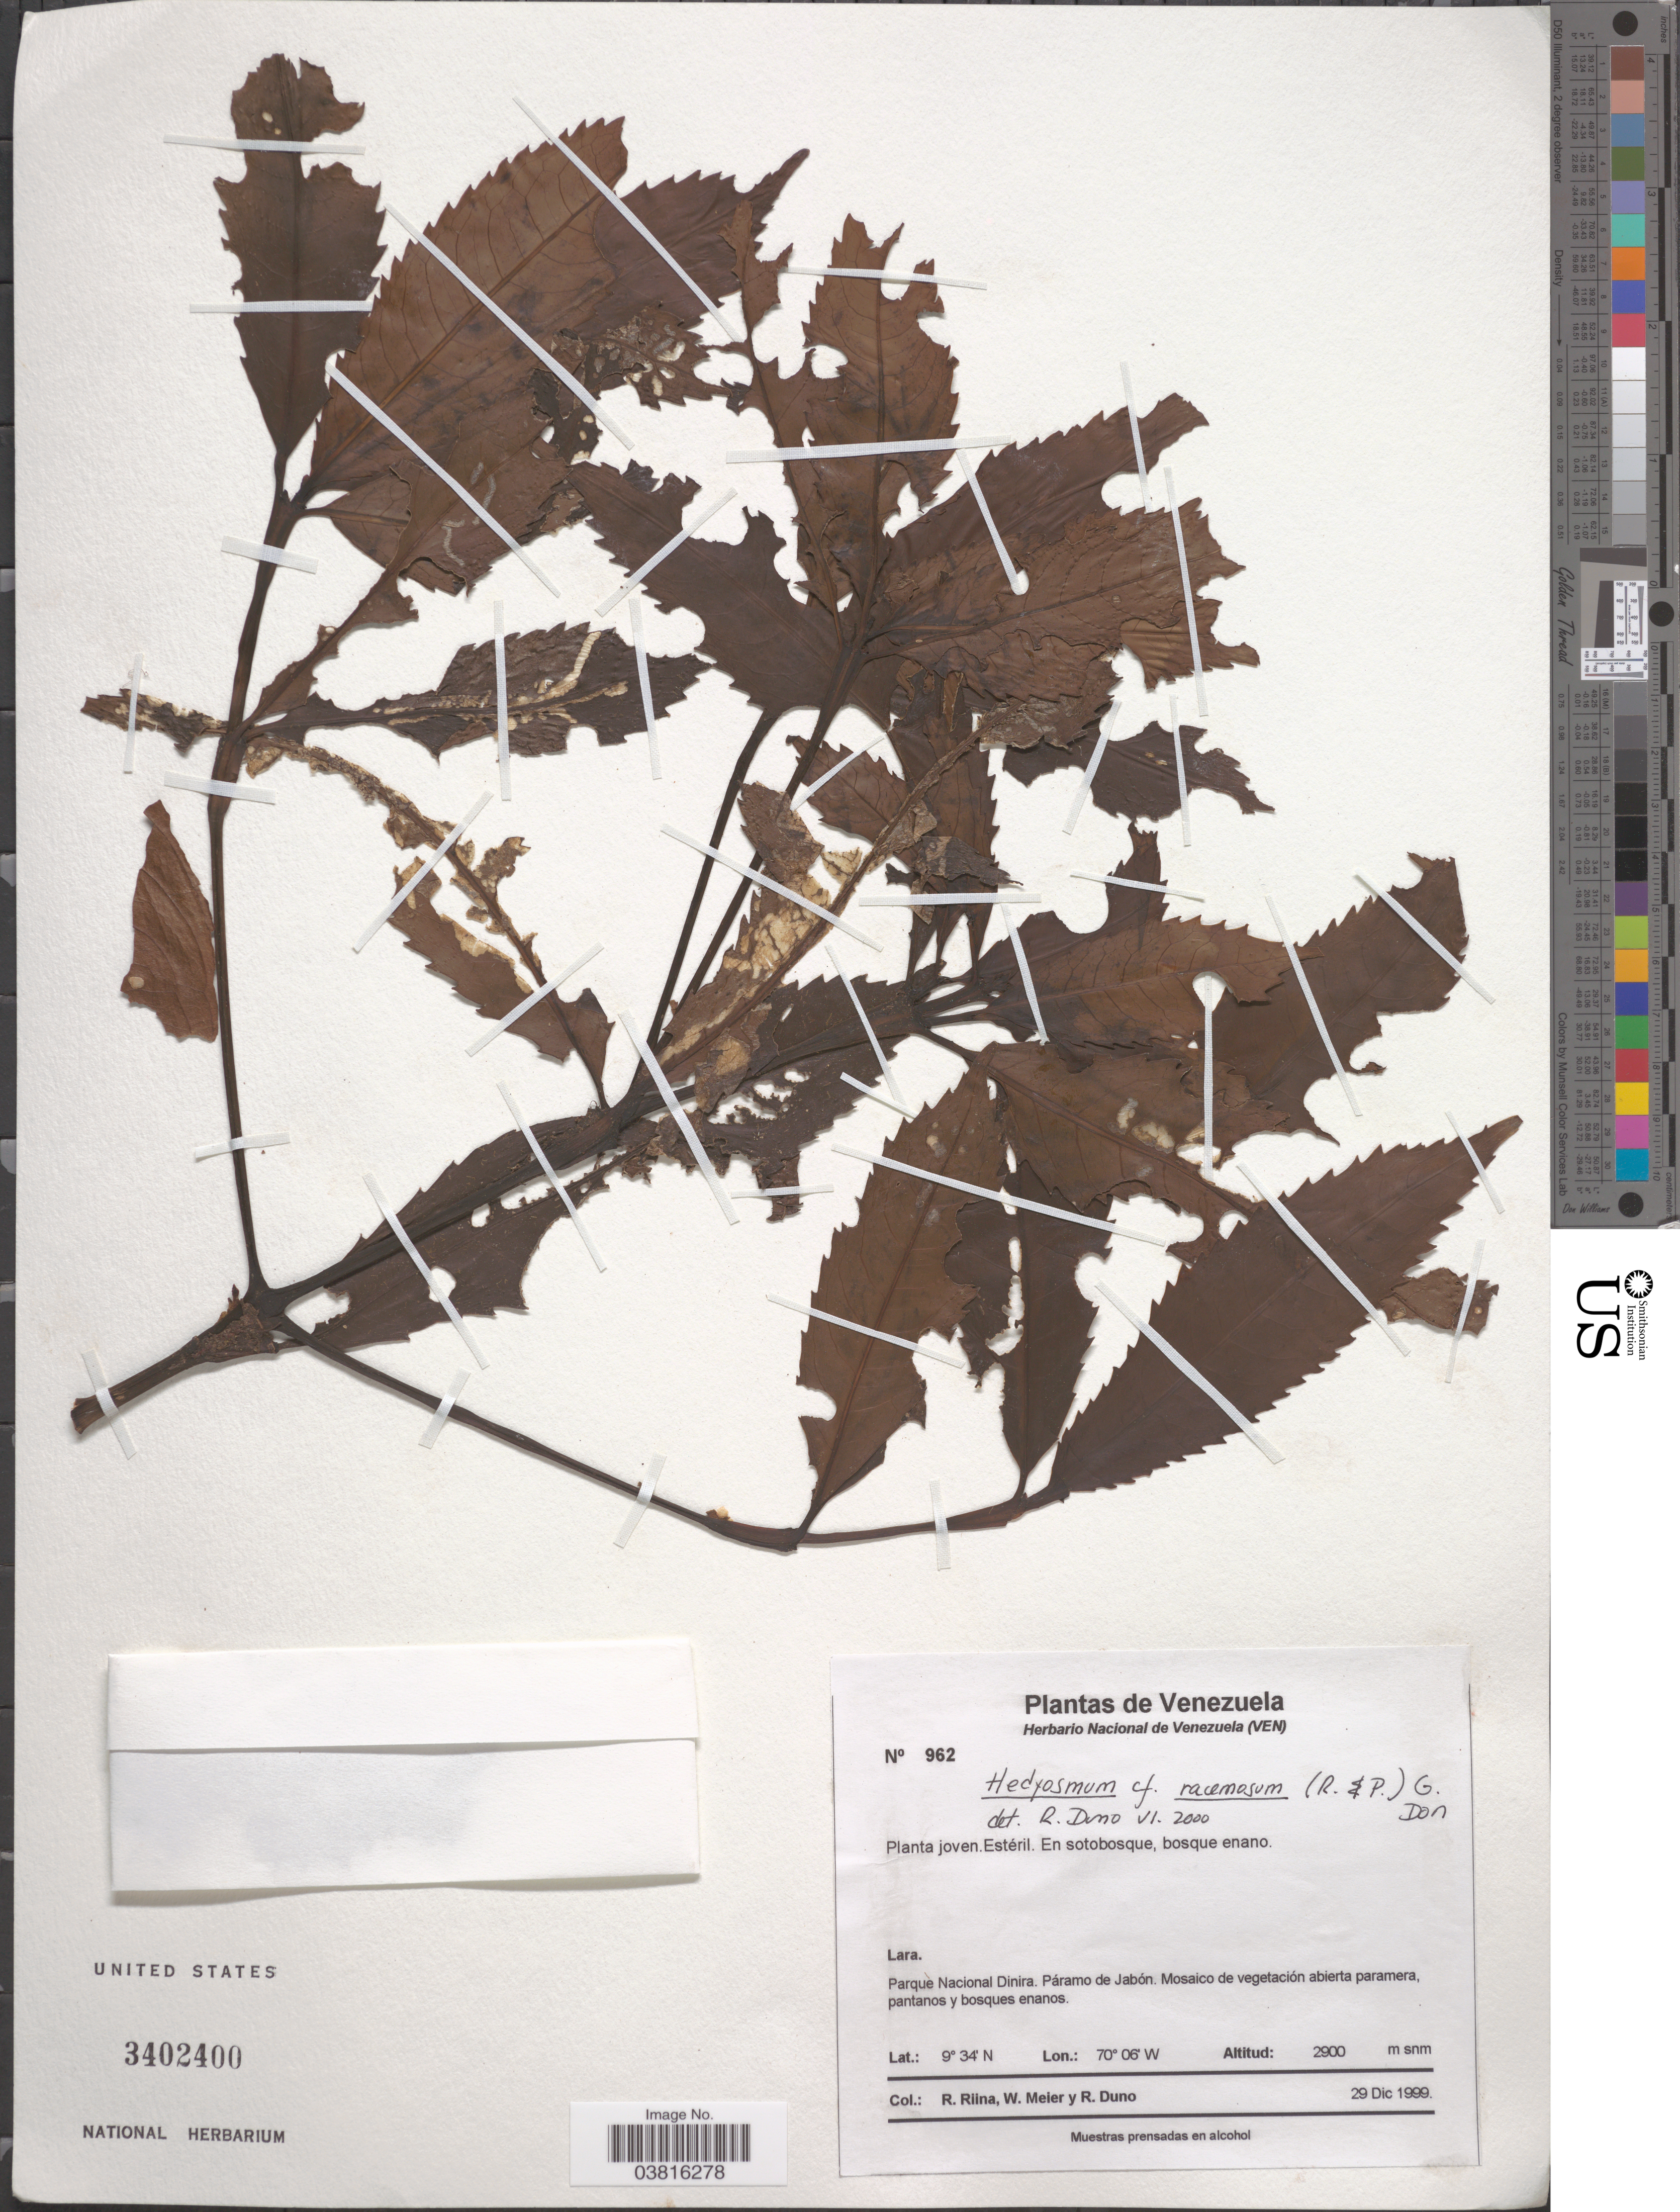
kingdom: Plantae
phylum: Tracheophyta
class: Magnoliopsida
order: Chloranthales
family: Chloranthaceae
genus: Hedyosmum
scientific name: Hedyosmum racemosum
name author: (Ruiz & Pav.) G. Don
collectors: R. Riina, W. Meier & R. Duno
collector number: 962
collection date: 1999-12-29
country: Venezuela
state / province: Lara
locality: Parque Nacional Dinira. Páramo de Jabón.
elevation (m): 2900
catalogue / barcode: US 3402400